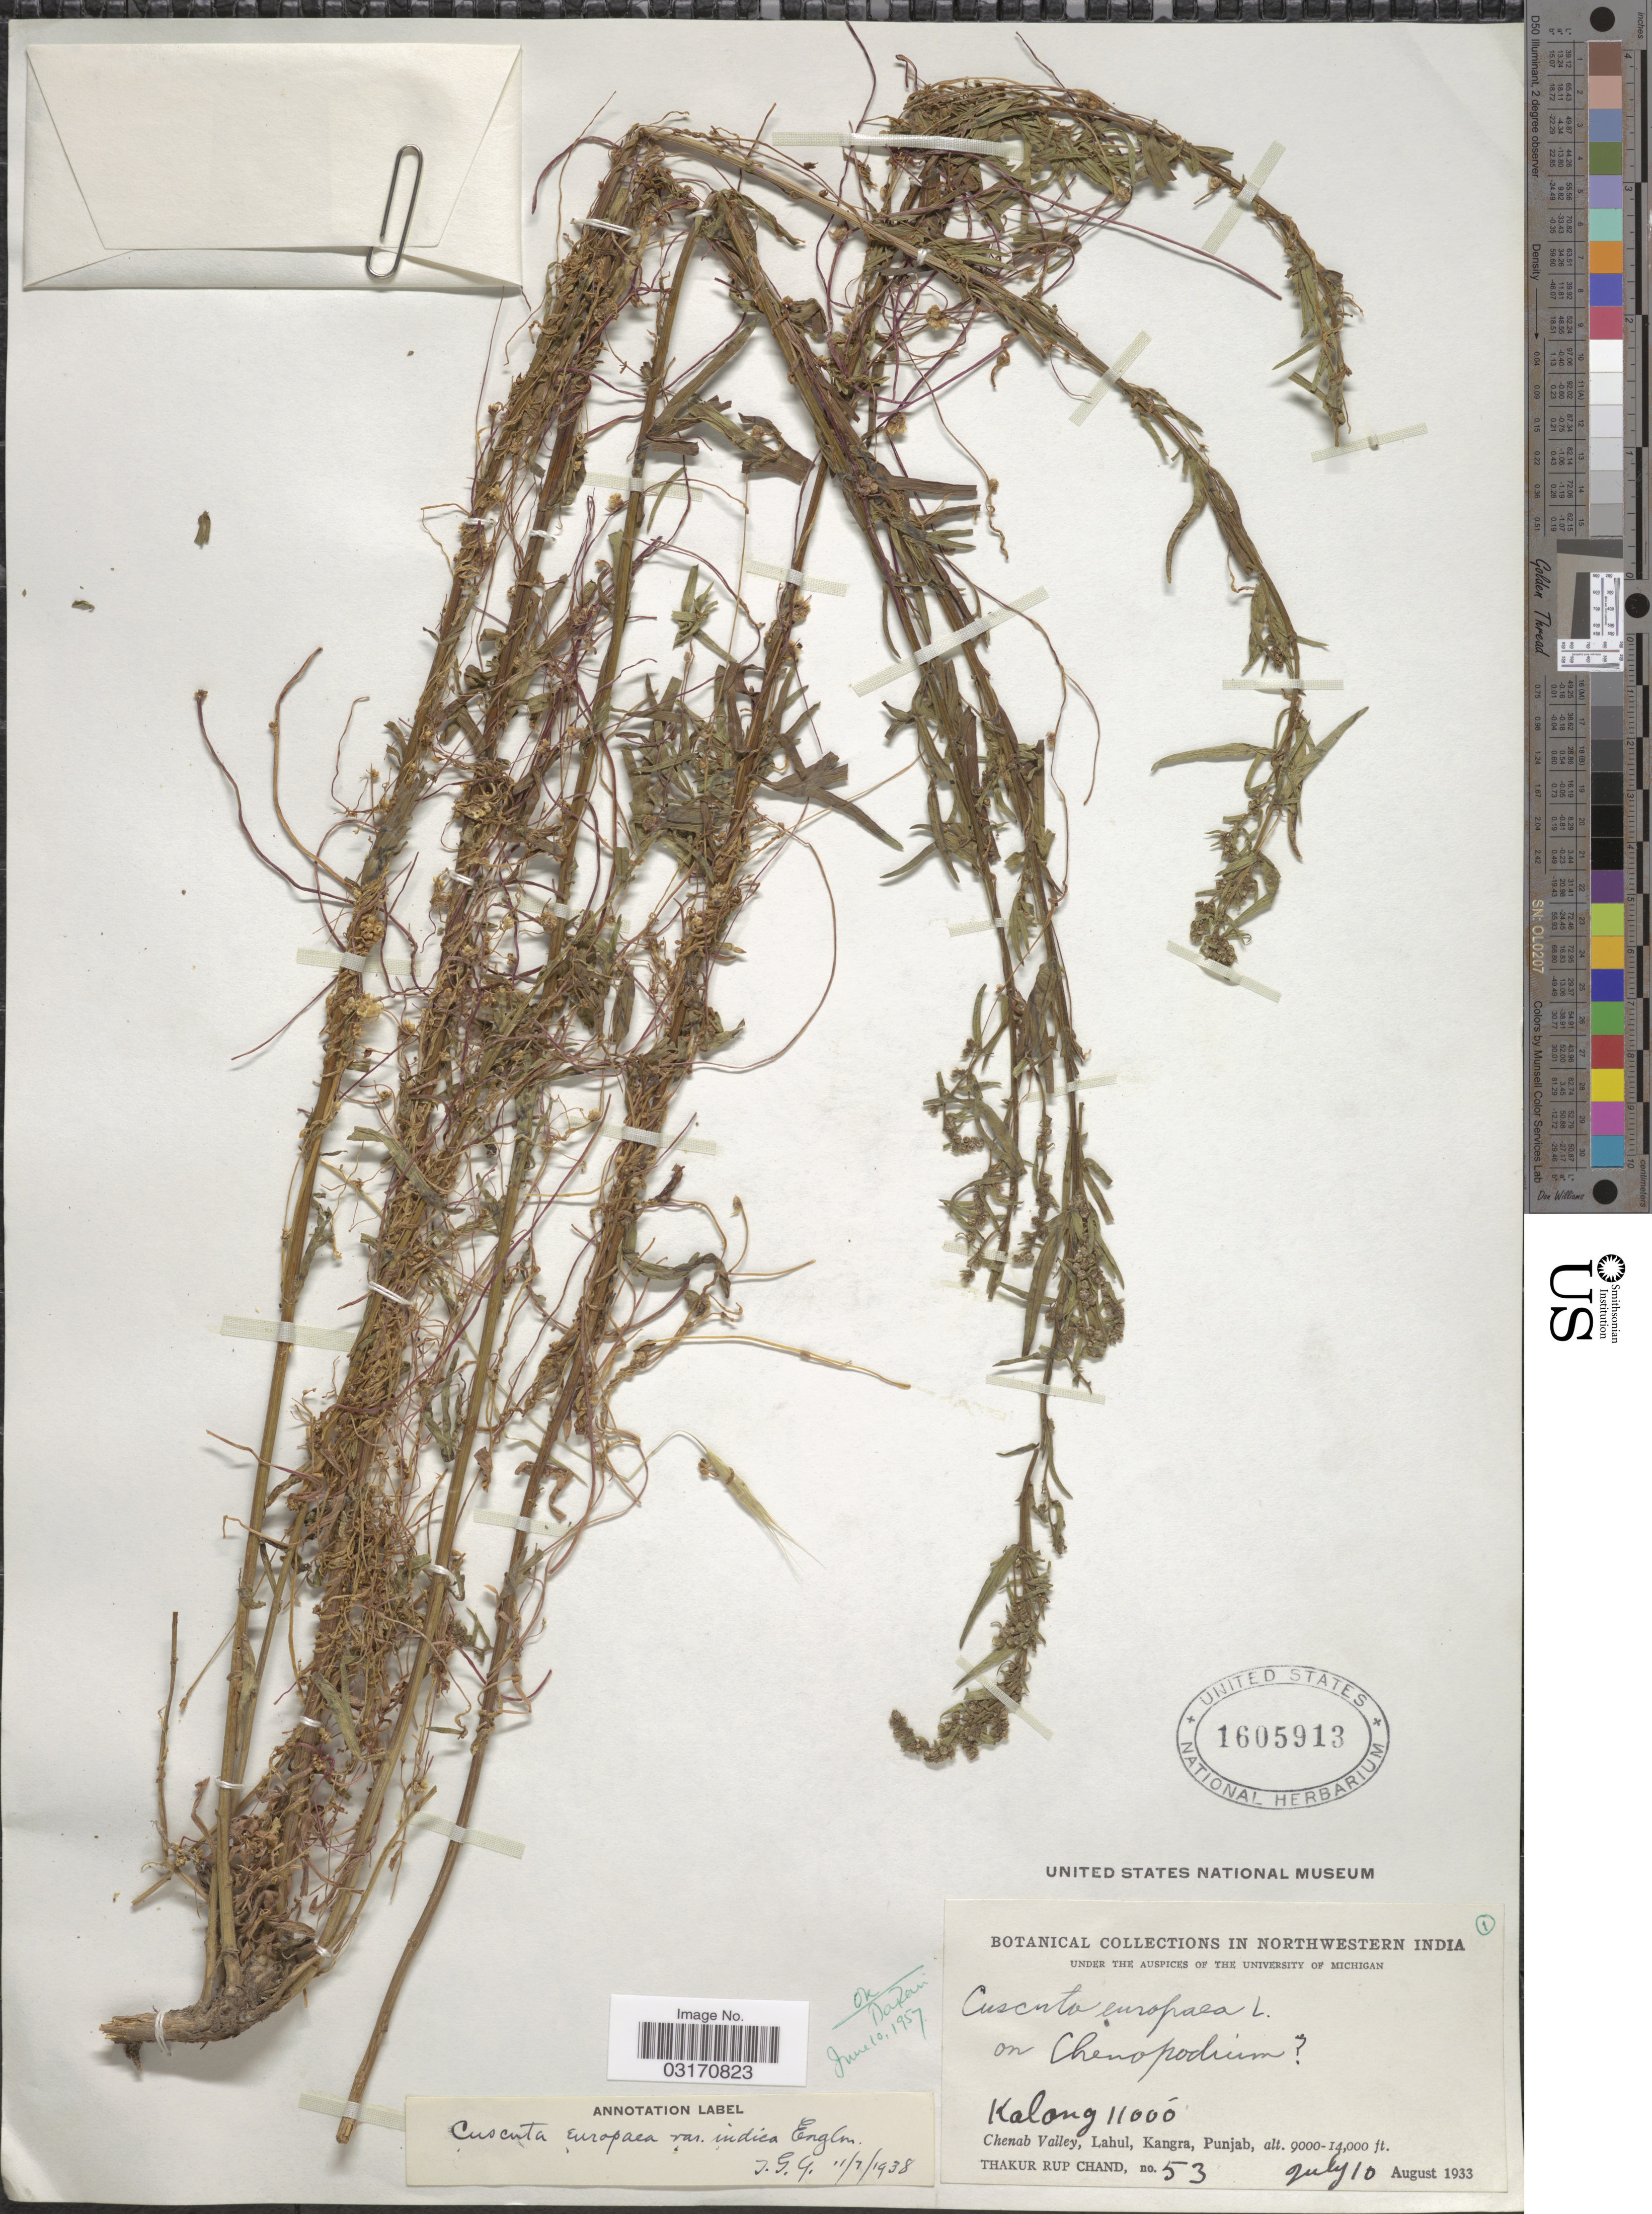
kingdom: Plantae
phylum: Tracheophyta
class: Magnoliopsida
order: Solanales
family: Convolvulaceae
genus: Cuscuta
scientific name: Cuscuta europaea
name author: L.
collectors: T. R. Chand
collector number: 53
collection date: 1933-07-10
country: India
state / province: Punjab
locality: Northwestern India. Kalong. Chenab Valley, Lahul, Kangra.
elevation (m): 3353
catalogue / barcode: US 1605913